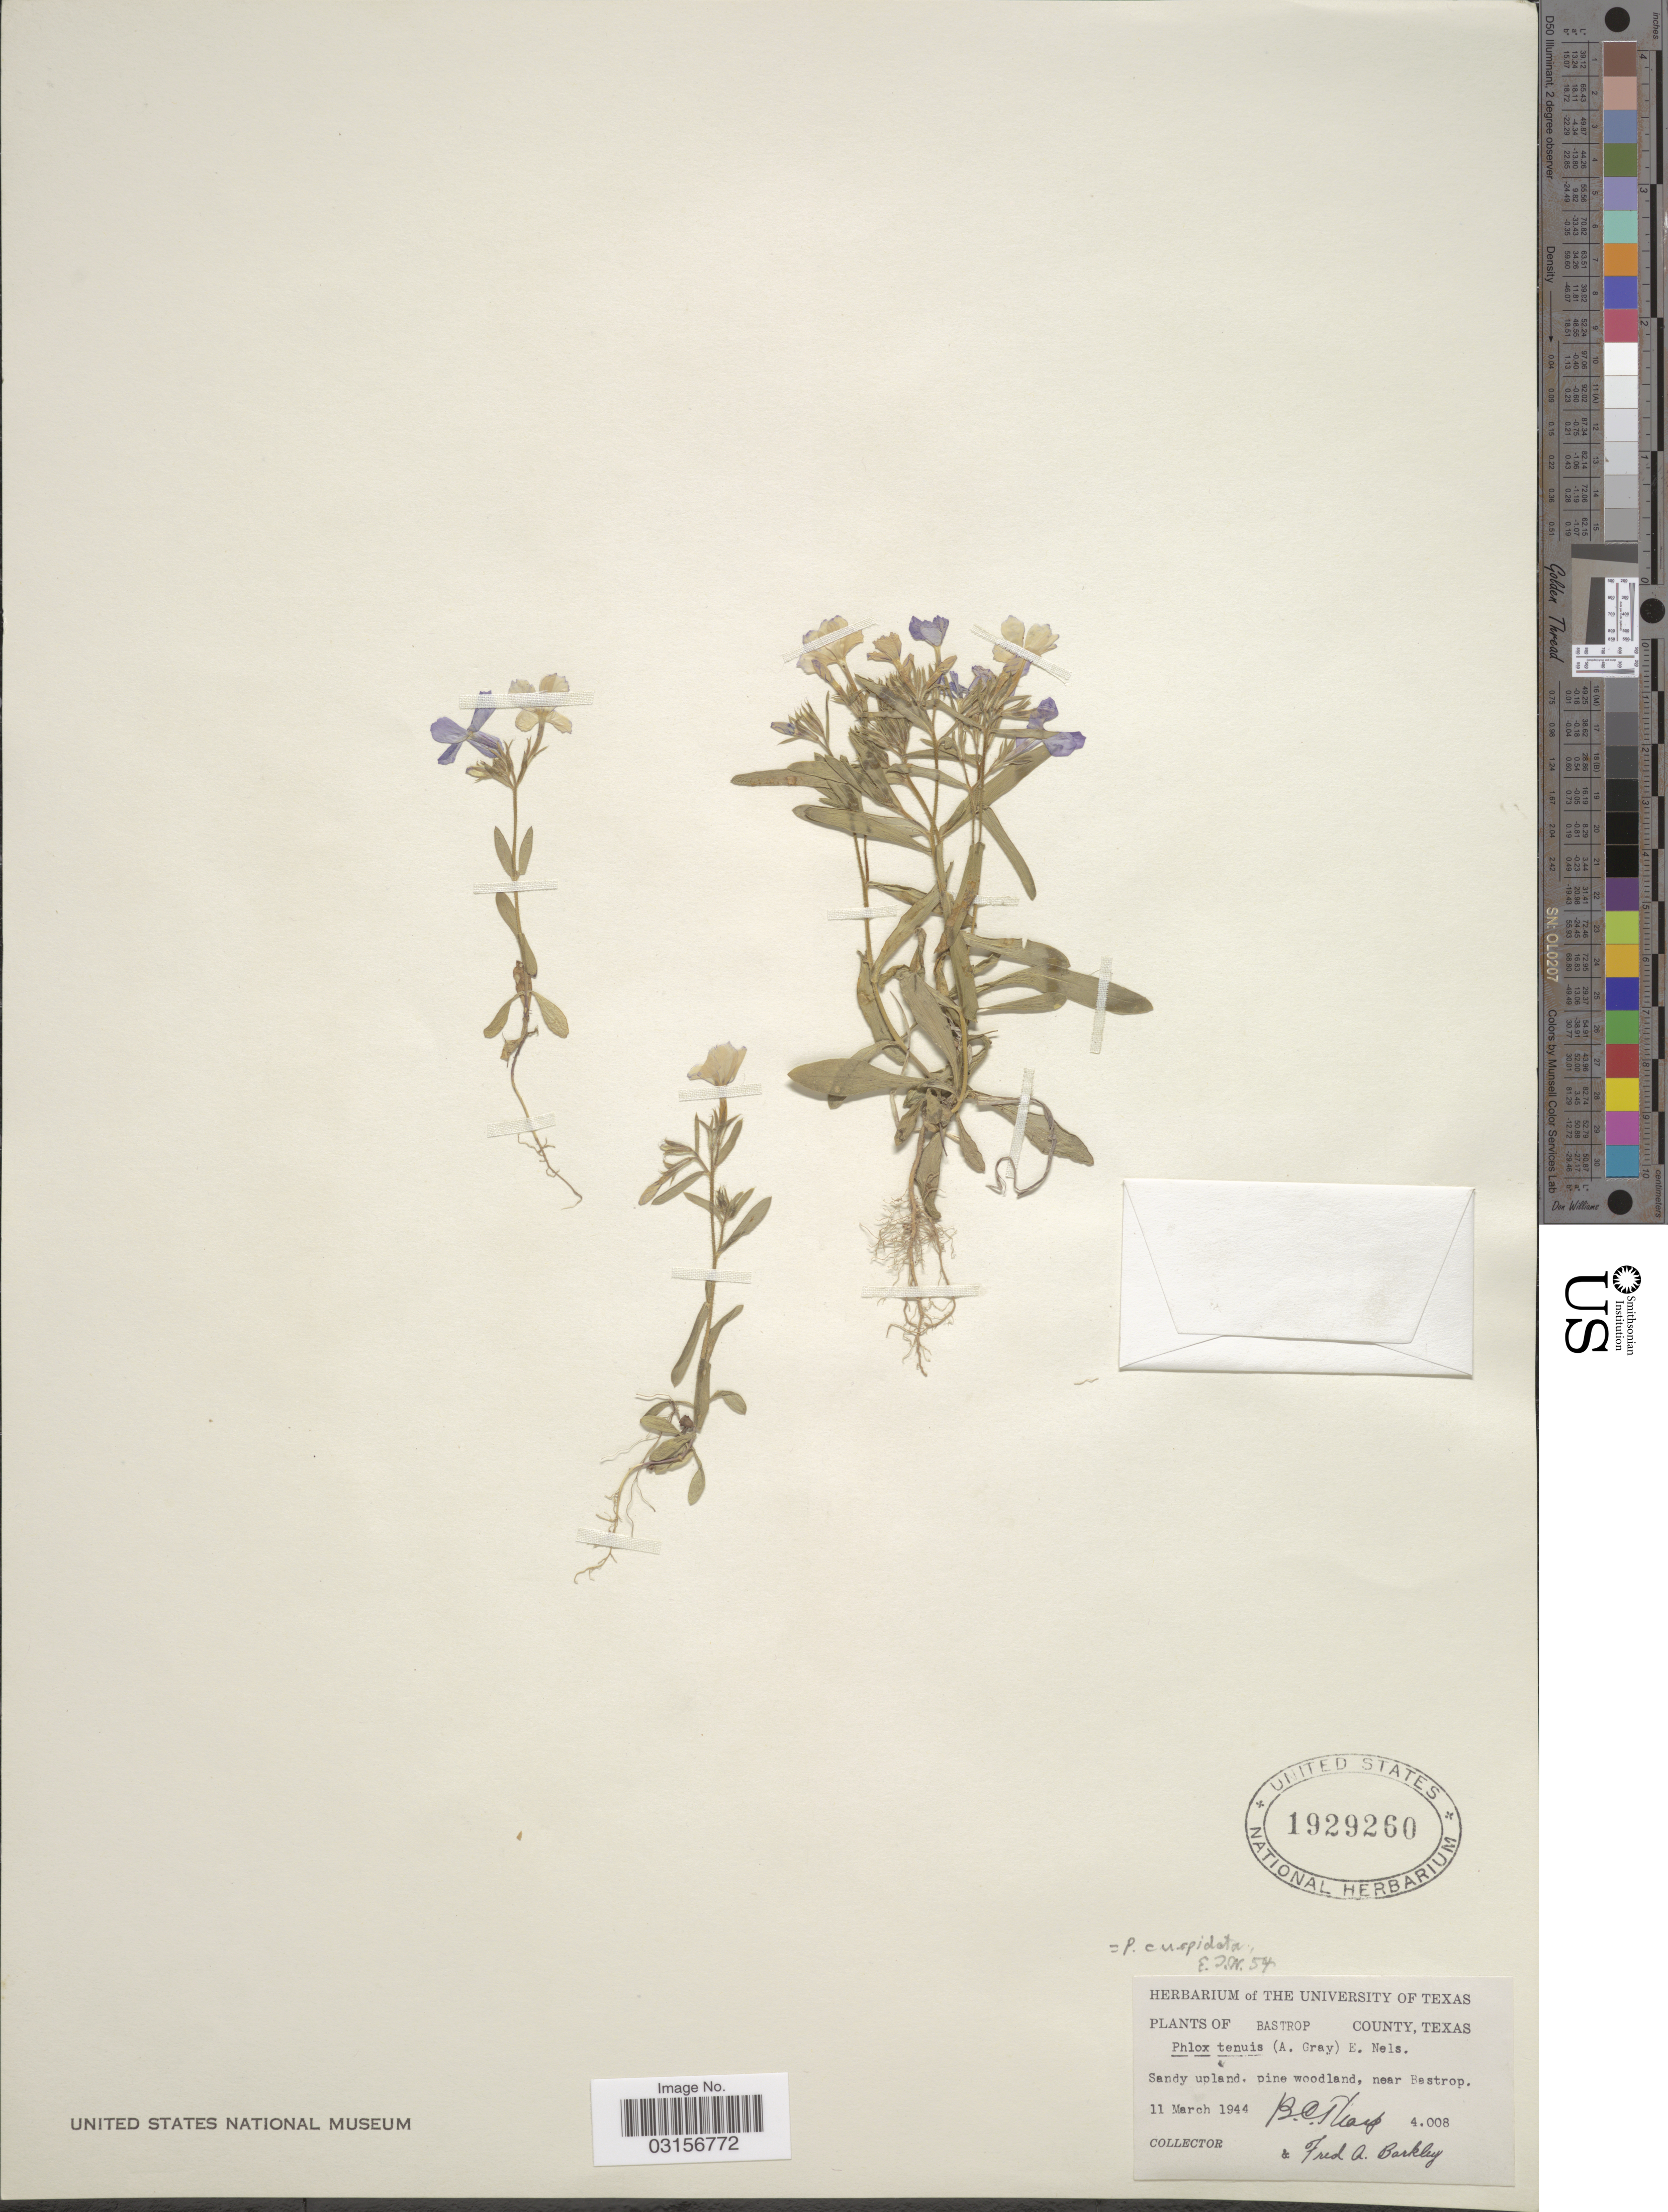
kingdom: Plantae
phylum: Tracheophyta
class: Magnoliopsida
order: Ericales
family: Polemoniaceae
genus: Phlox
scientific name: Phlox cuspidata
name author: Scheele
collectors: B. C. Tharp & F. A. Barkley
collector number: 4008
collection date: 1944-03-11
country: United States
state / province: Texas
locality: Bastrop County, Texas, Sandy upland, pine woodland, near Bastrop.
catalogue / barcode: US 1929260